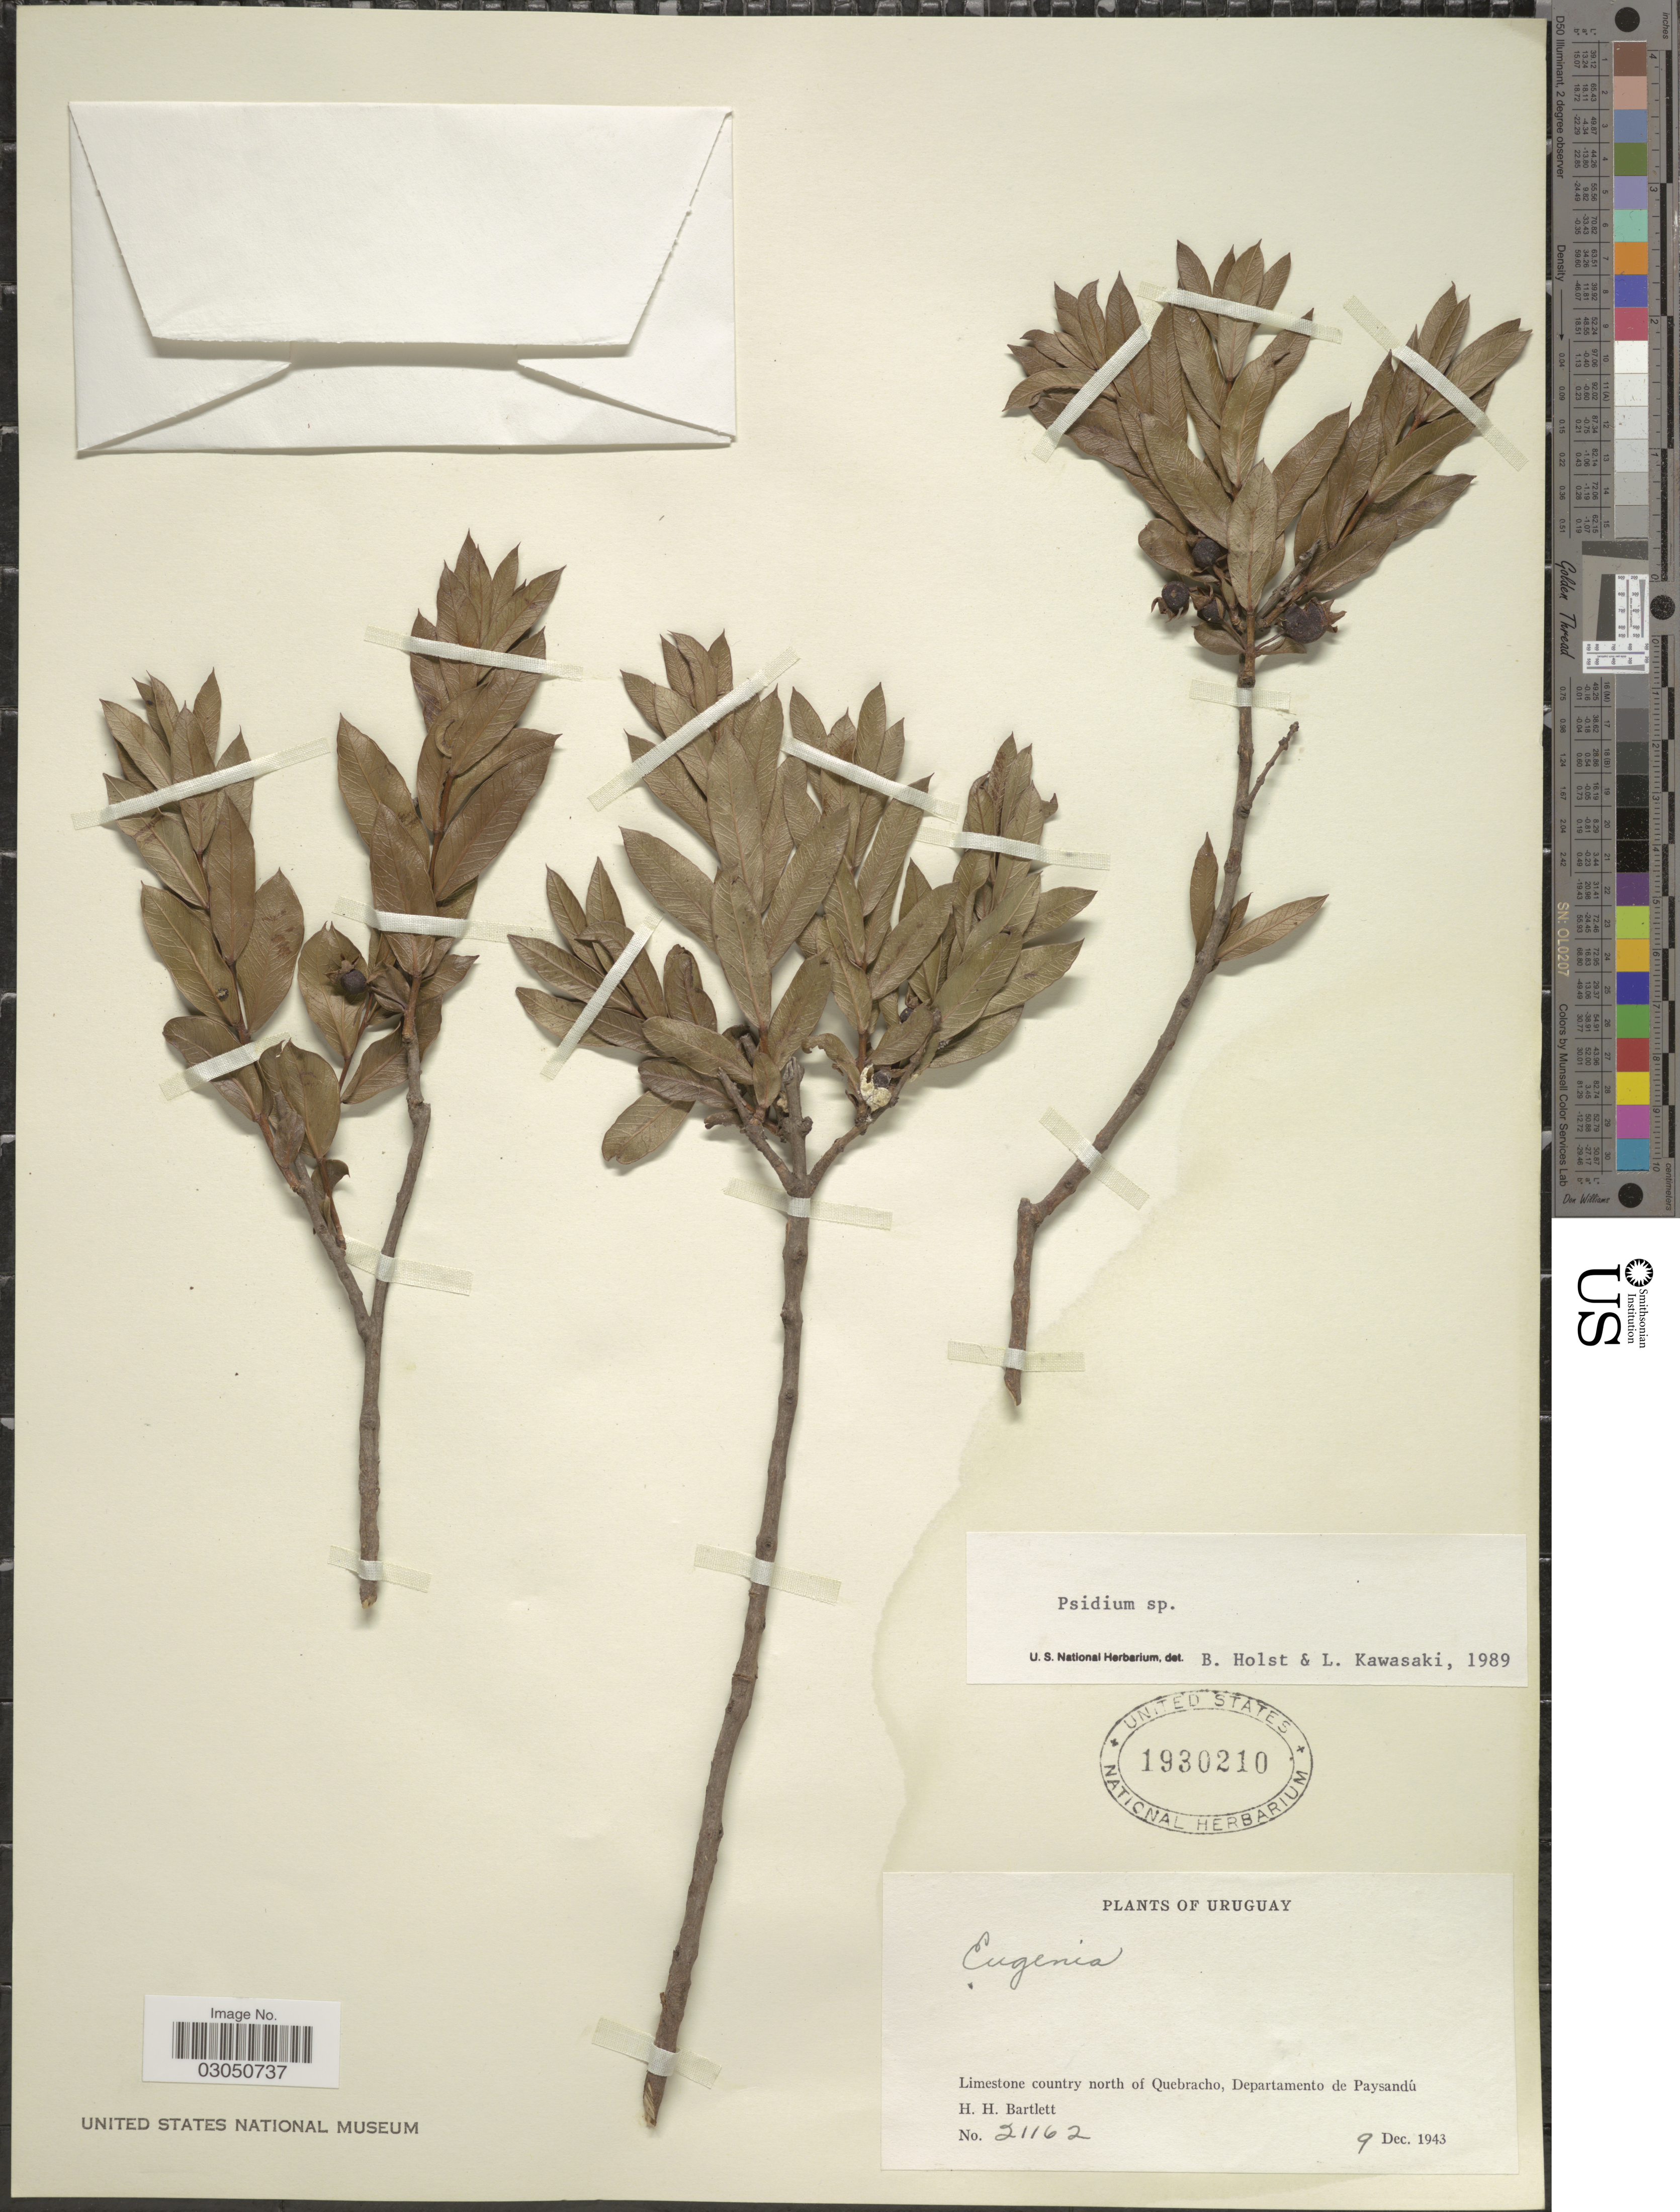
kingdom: Plantae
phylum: Tracheophyta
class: Magnoliopsida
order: Myrtales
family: Myrtaceae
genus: Psidium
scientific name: Psidium sp.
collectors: H. H. Bartlett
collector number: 21162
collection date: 1943-12-09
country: Uruguay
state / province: Paysandu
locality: Limestone country north of Quebracho, Departamento de Paysandú.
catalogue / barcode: US 1930210